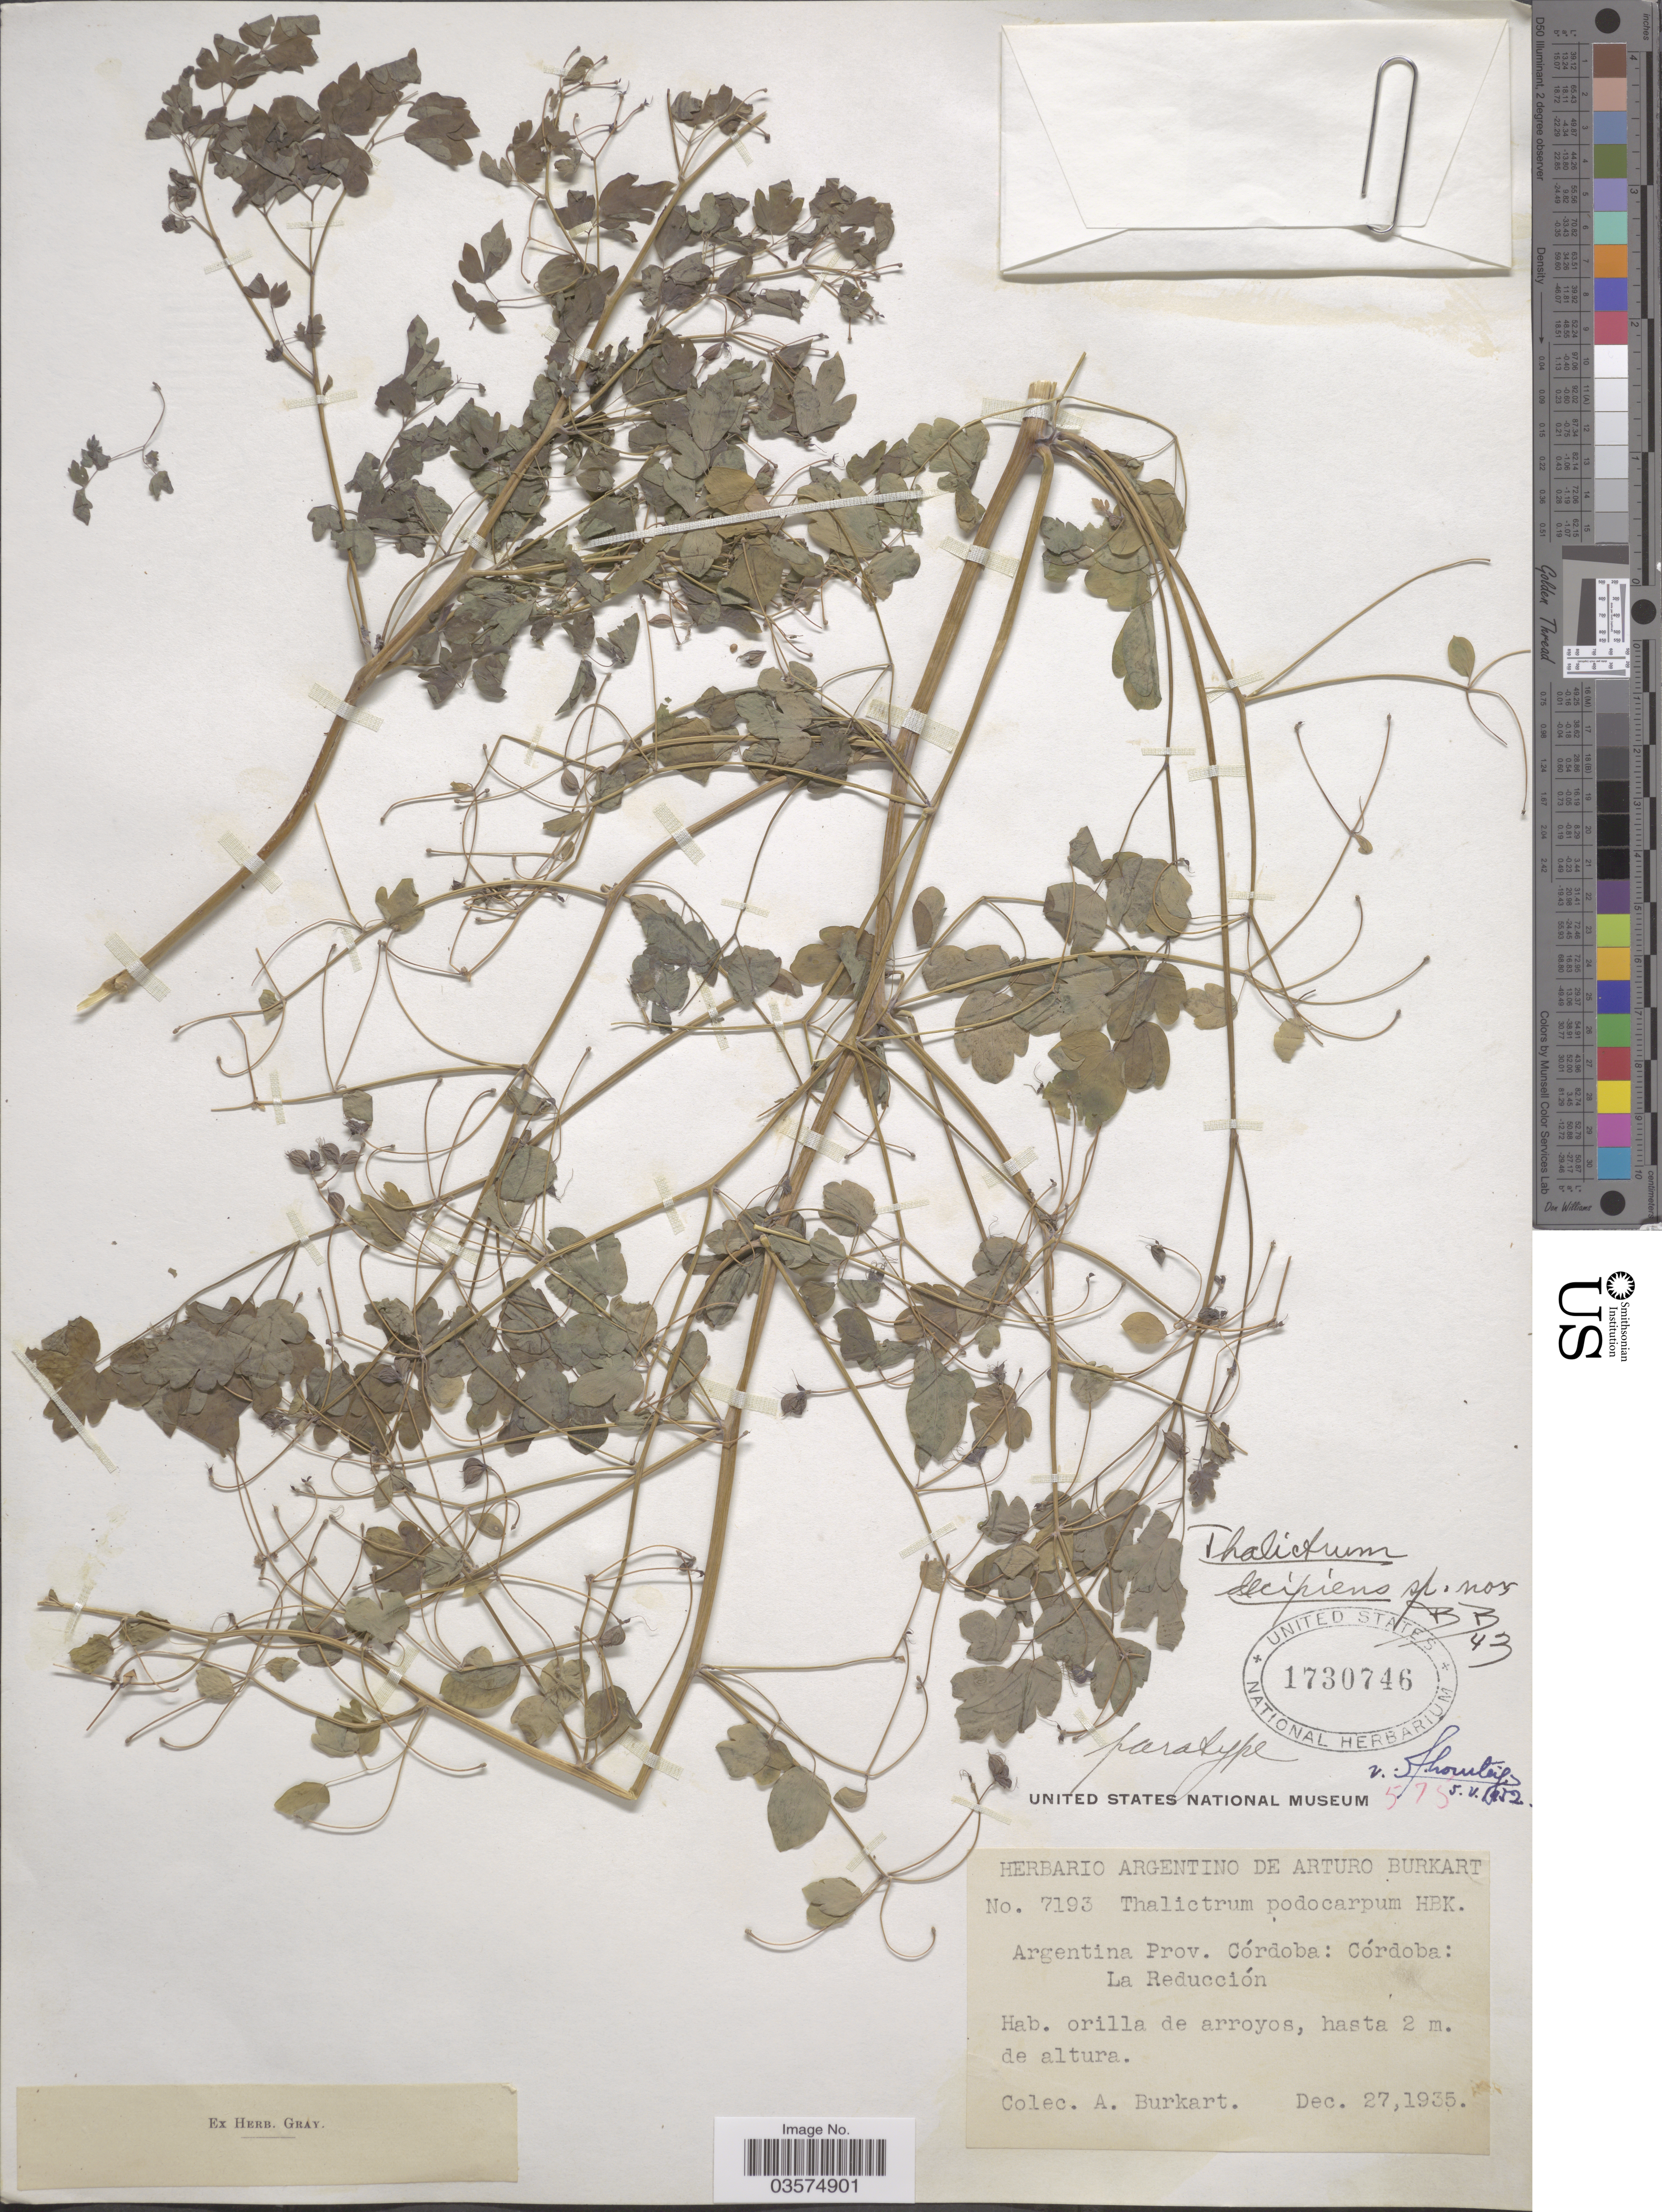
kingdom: Plantae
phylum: Tracheophyta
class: Magnoliopsida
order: Ranunculales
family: Ranunculaceae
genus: Thalictrum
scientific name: Thalictrum decipiens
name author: B. Boivin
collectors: A. E. Burkart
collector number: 7193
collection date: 1935-12-27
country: Argentina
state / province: Cordoba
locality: Prov. Córdoba: Córdoba: La Reducción.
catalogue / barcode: US 1730746